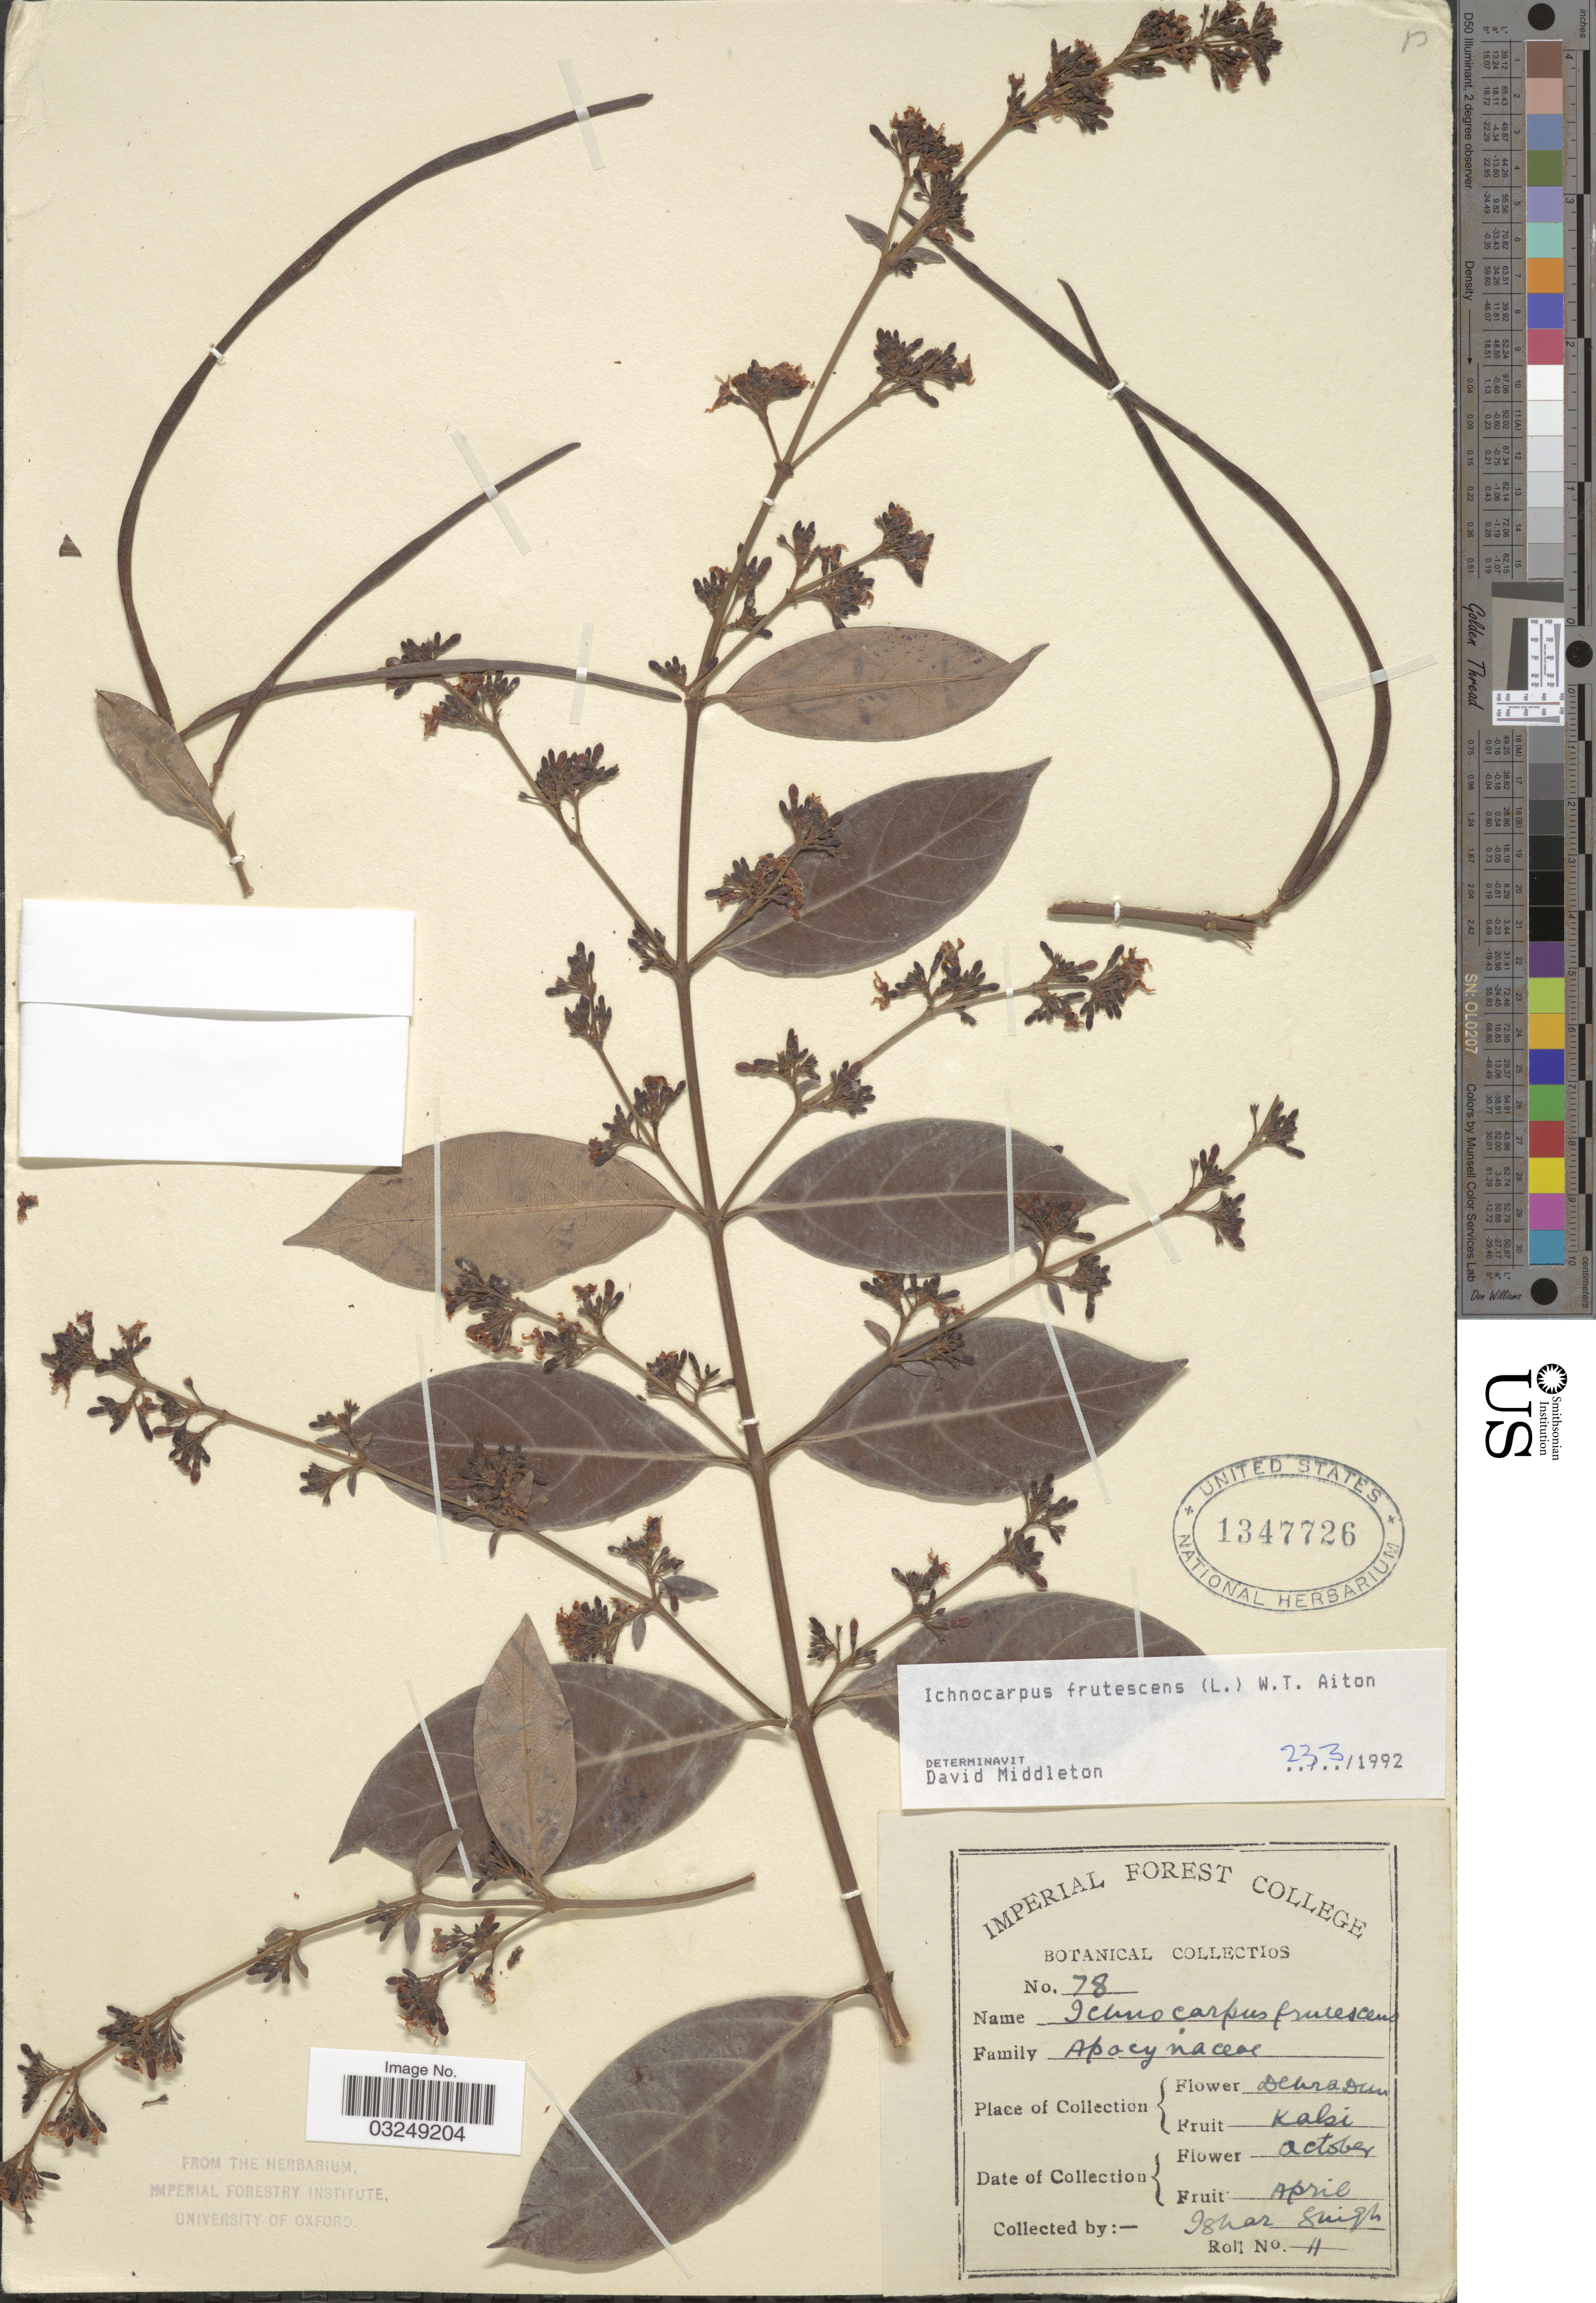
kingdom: Plantae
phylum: Tracheophyta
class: Magnoliopsida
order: Gentianales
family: Apocynaceae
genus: Ichnocarpus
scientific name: Ichnocarpus frutescens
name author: (L.) W.T. Aiton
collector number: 78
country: India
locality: Dehra Dun. Kalsi.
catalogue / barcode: US 1347726